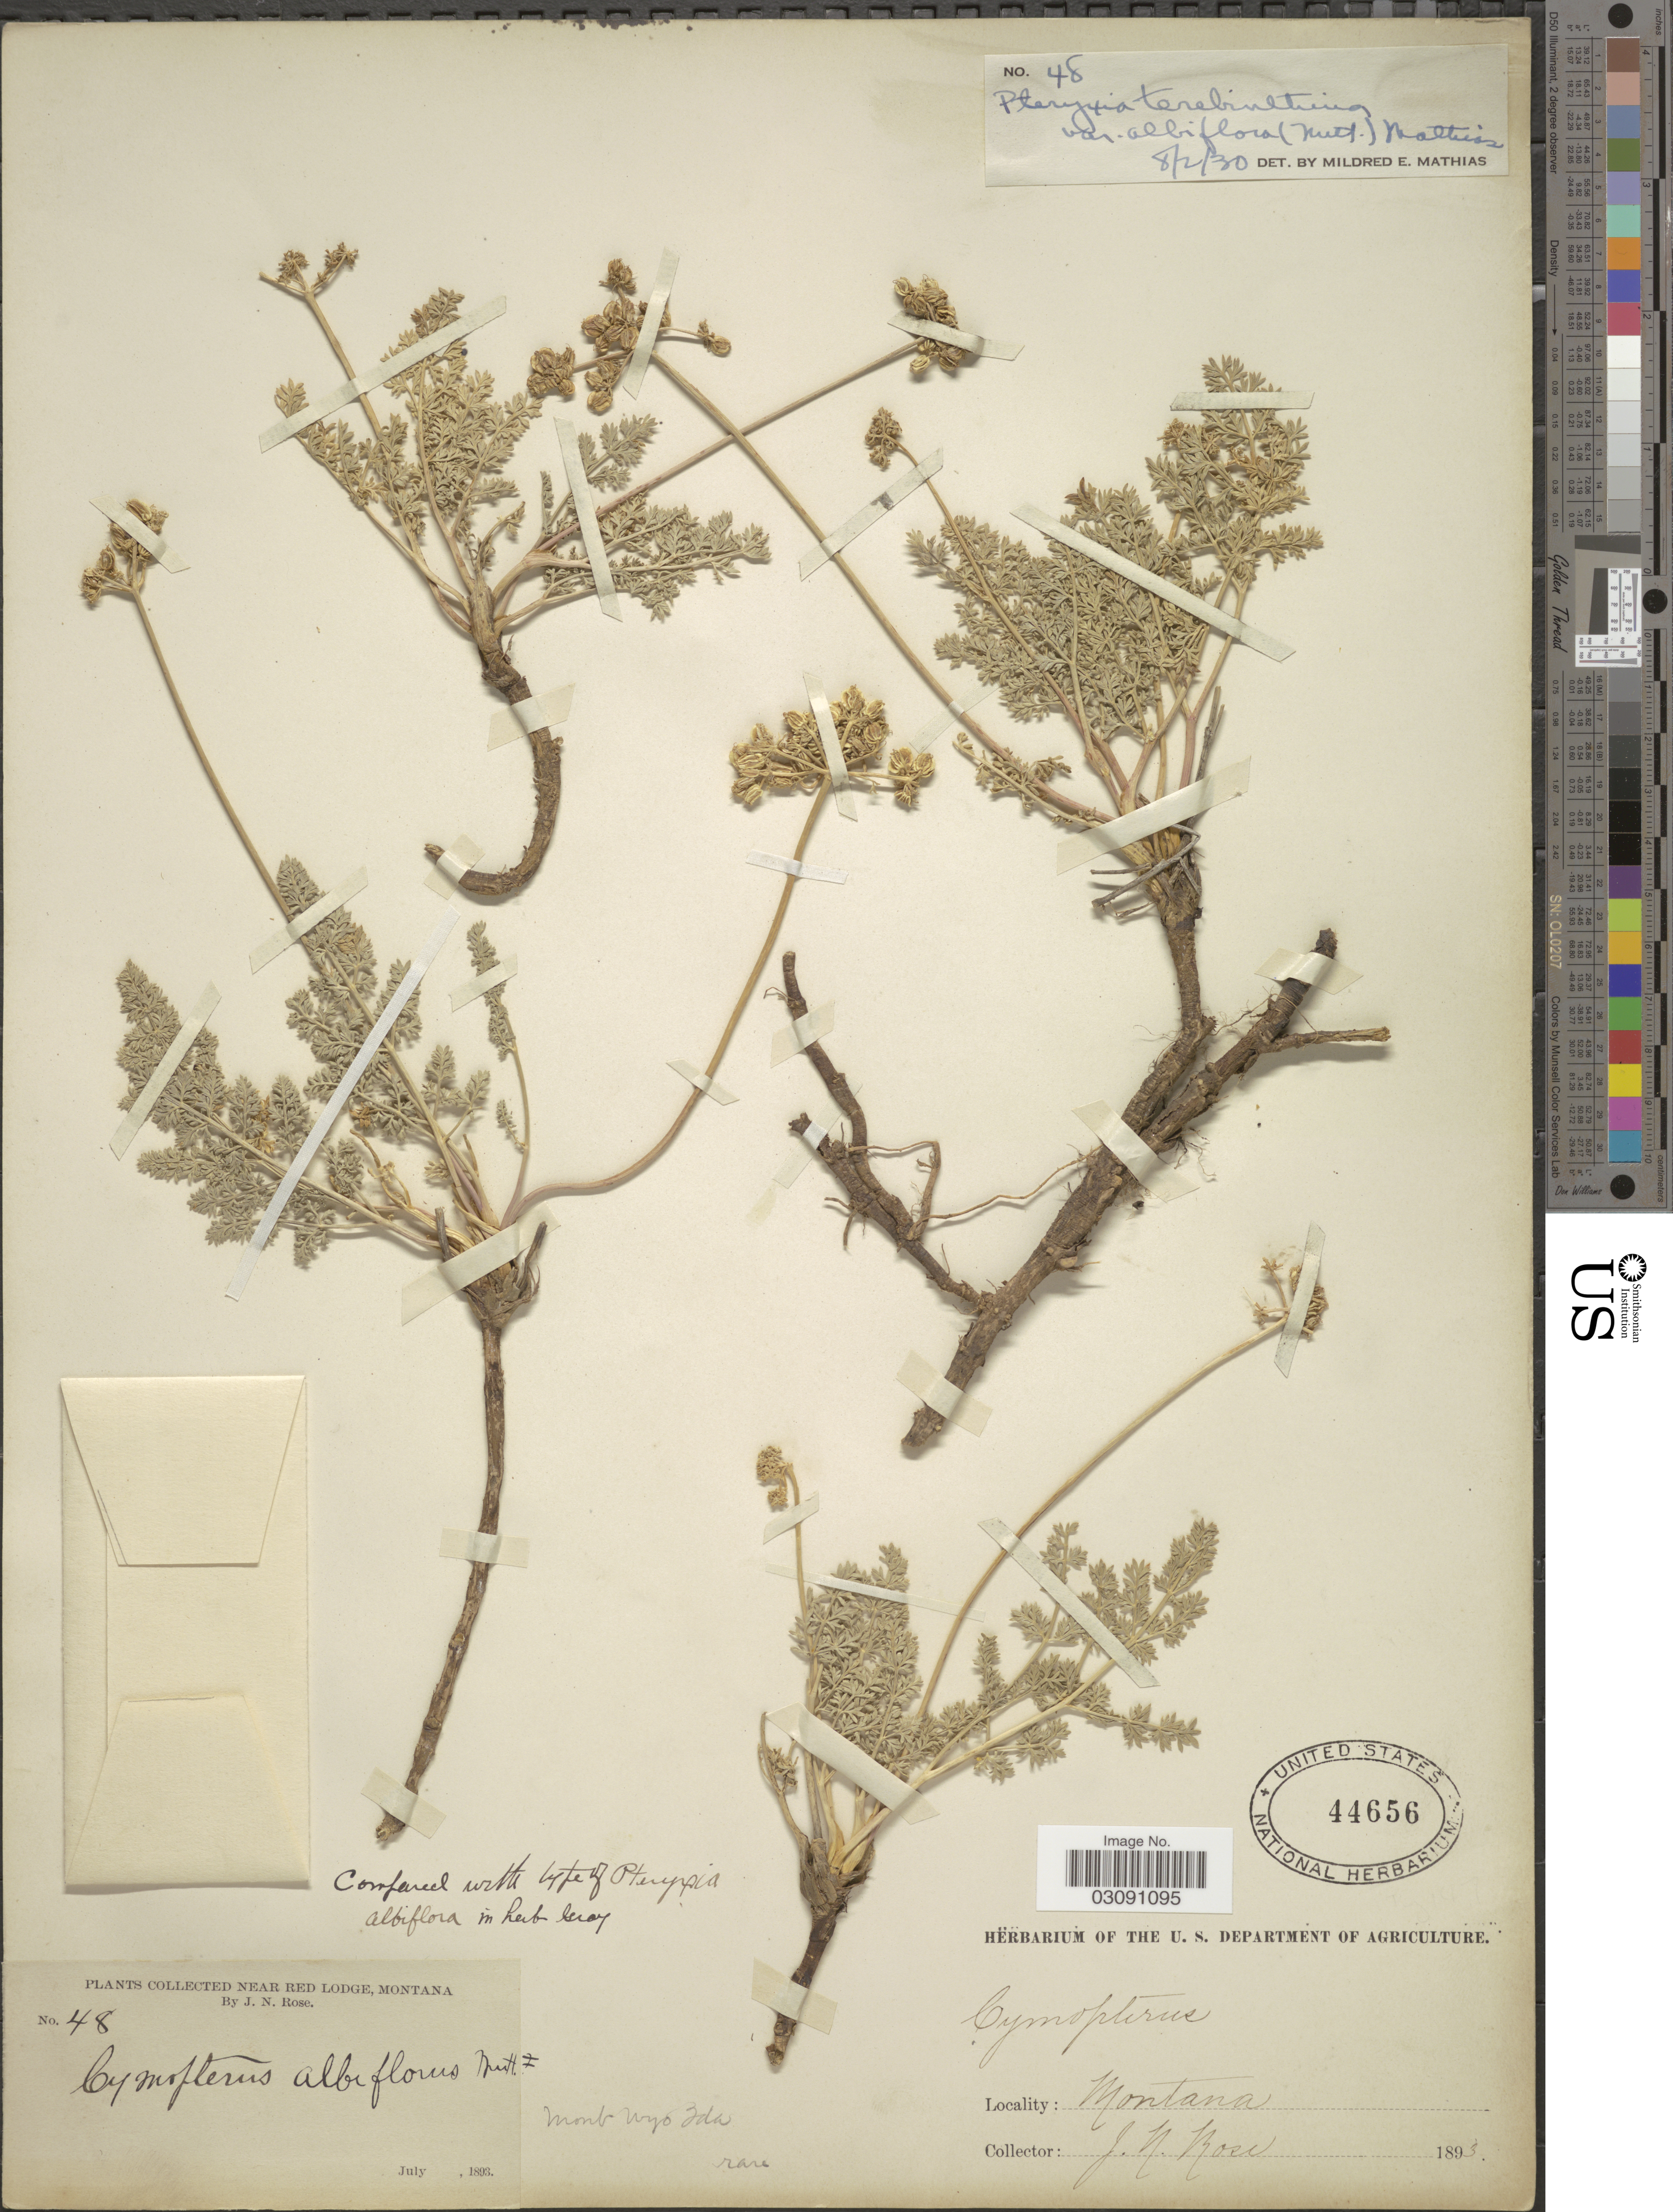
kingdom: Plantae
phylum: Tracheophyta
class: Magnoliopsida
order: Apiales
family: Apiaceae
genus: Pteryxia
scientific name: Pteryxia terebinthina var. albiflora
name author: (Torr. & A. Gray) Mathias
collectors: J. N. Rose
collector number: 48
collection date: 1893-07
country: United States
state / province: Montana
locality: Near Red Lodge.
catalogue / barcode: US 44656